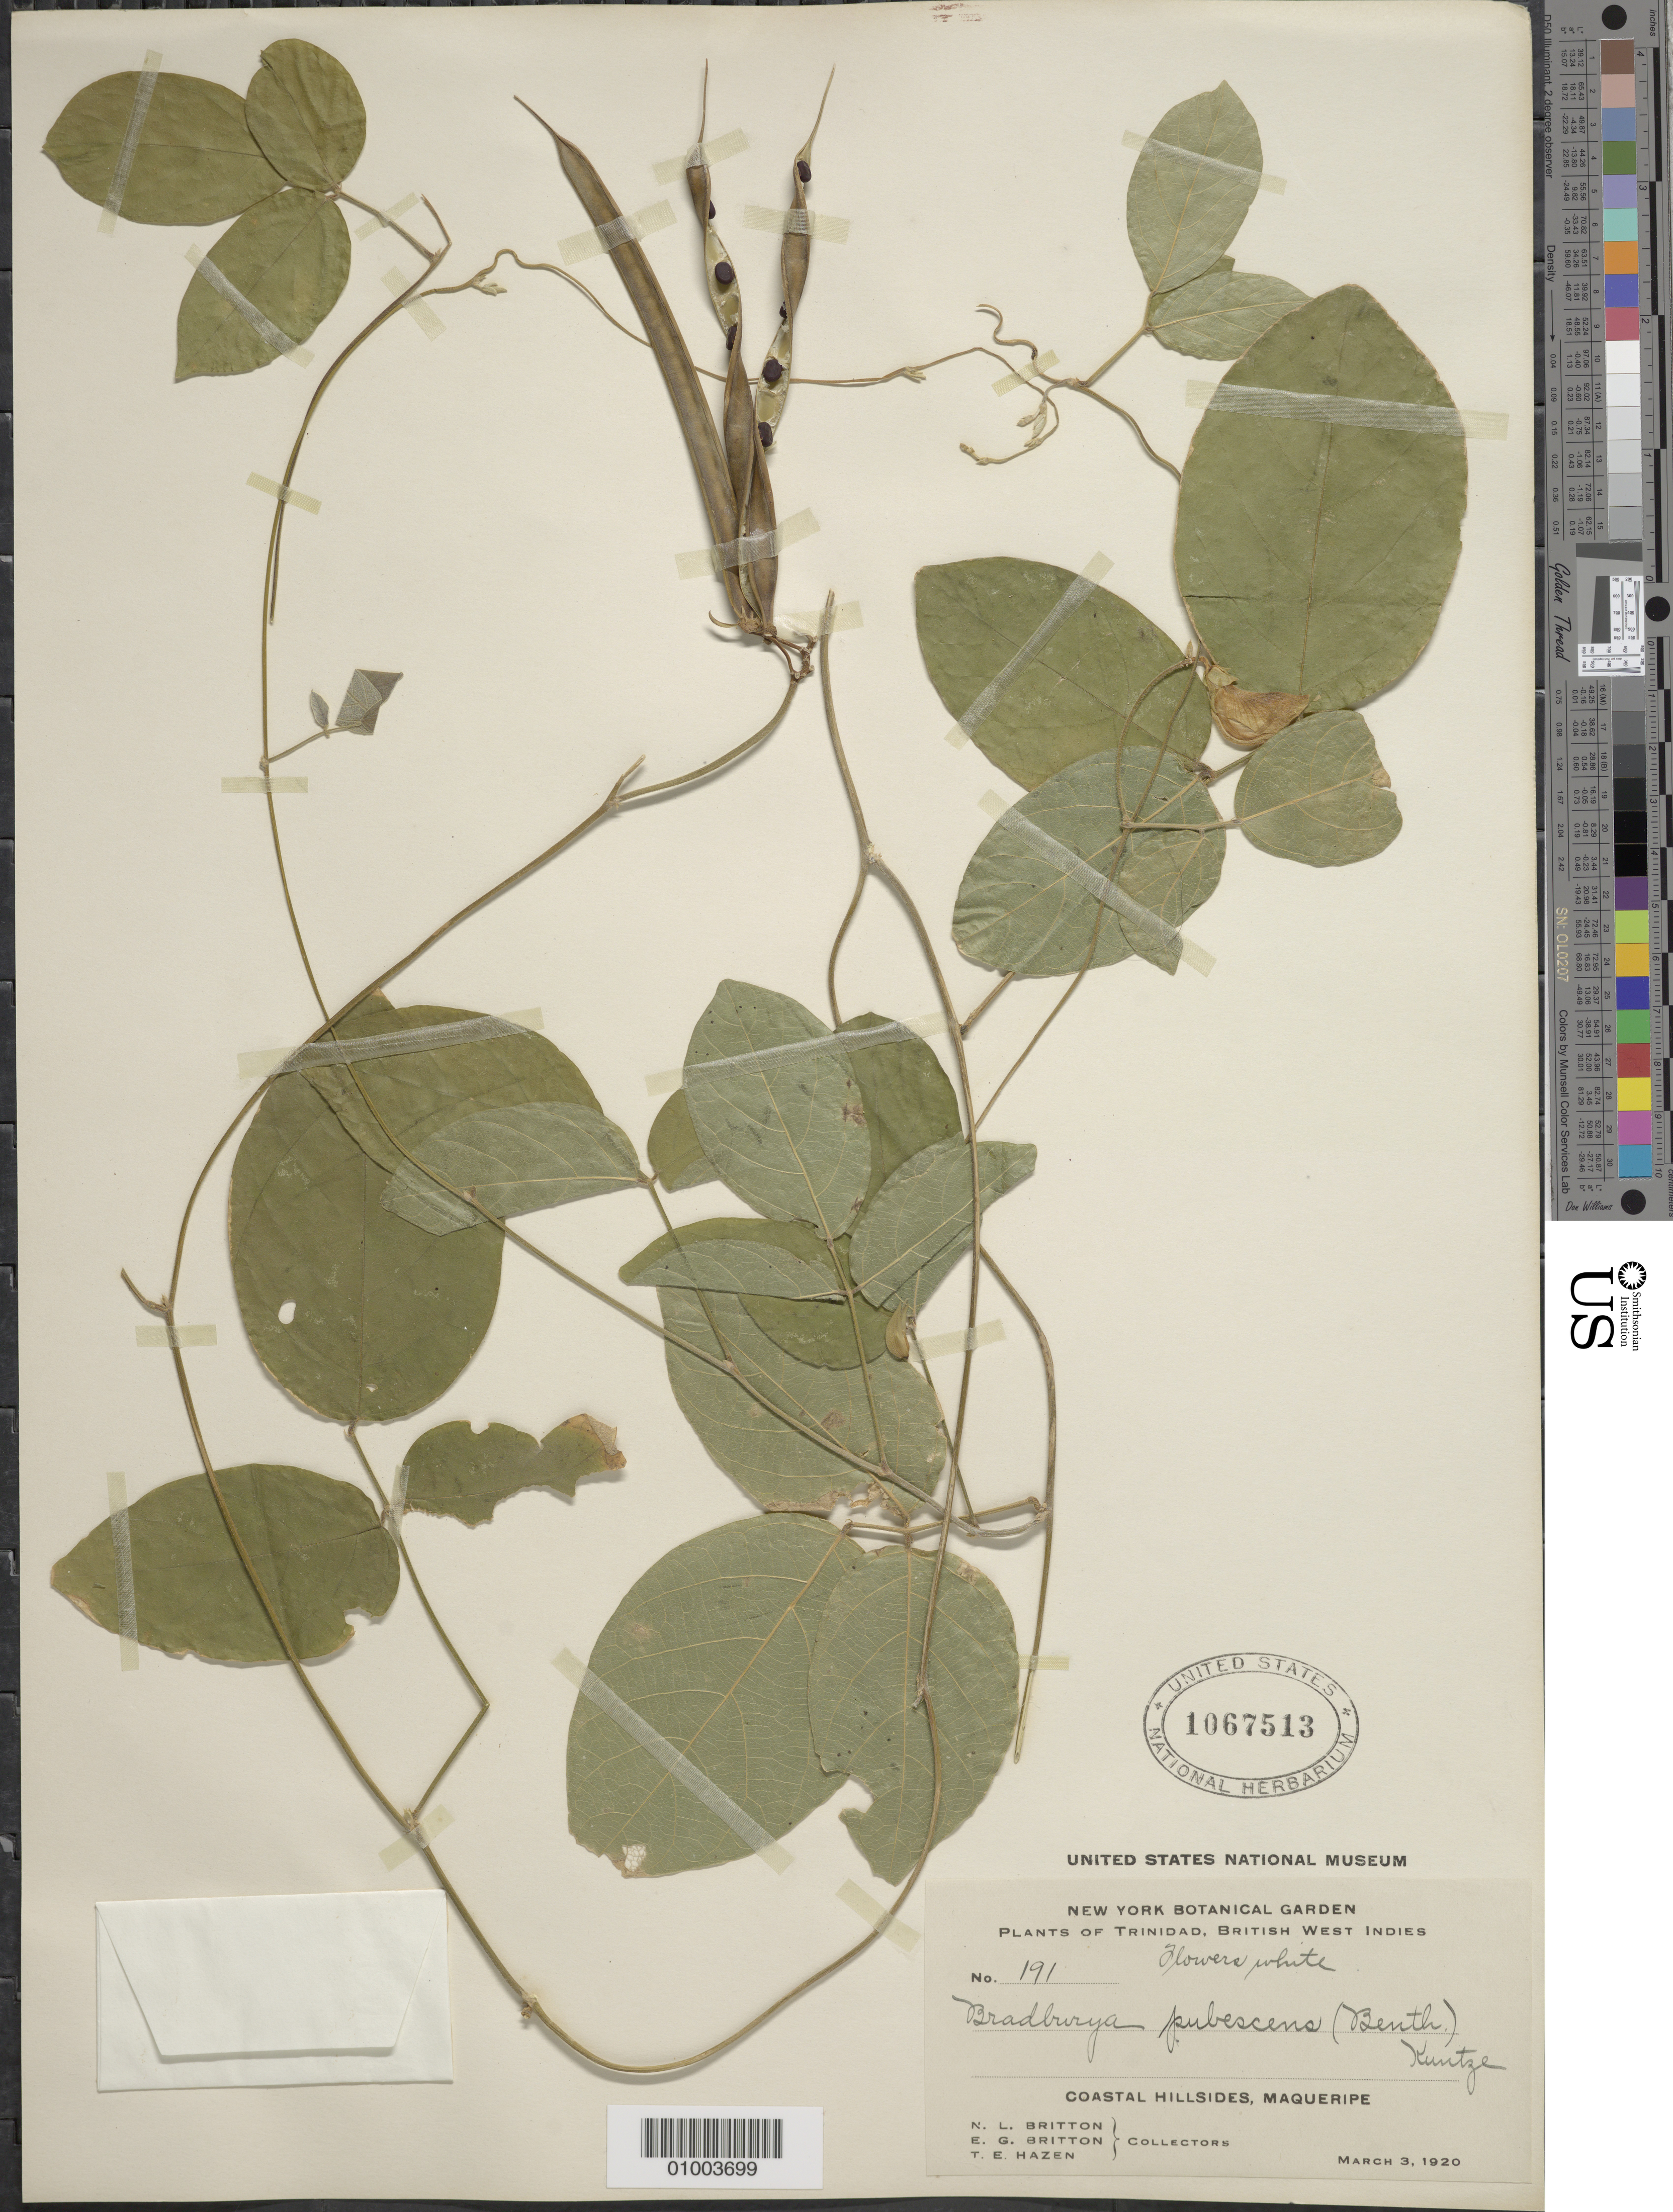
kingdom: Plantae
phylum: Tracheophyta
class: Magnoliopsida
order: Fabales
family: Fabaceae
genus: Centrosema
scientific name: Centrosema pubescens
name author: Benth.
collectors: N. Britton, E. G. Britton & T. E. Hazen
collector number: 191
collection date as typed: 03 Mar 1920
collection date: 1920-03-03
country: Trinidad and Tobago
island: Trinidad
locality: Coastal Hillsides, Maqueripe. Flowers white.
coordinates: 0 N, 0 E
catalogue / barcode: US 1067513